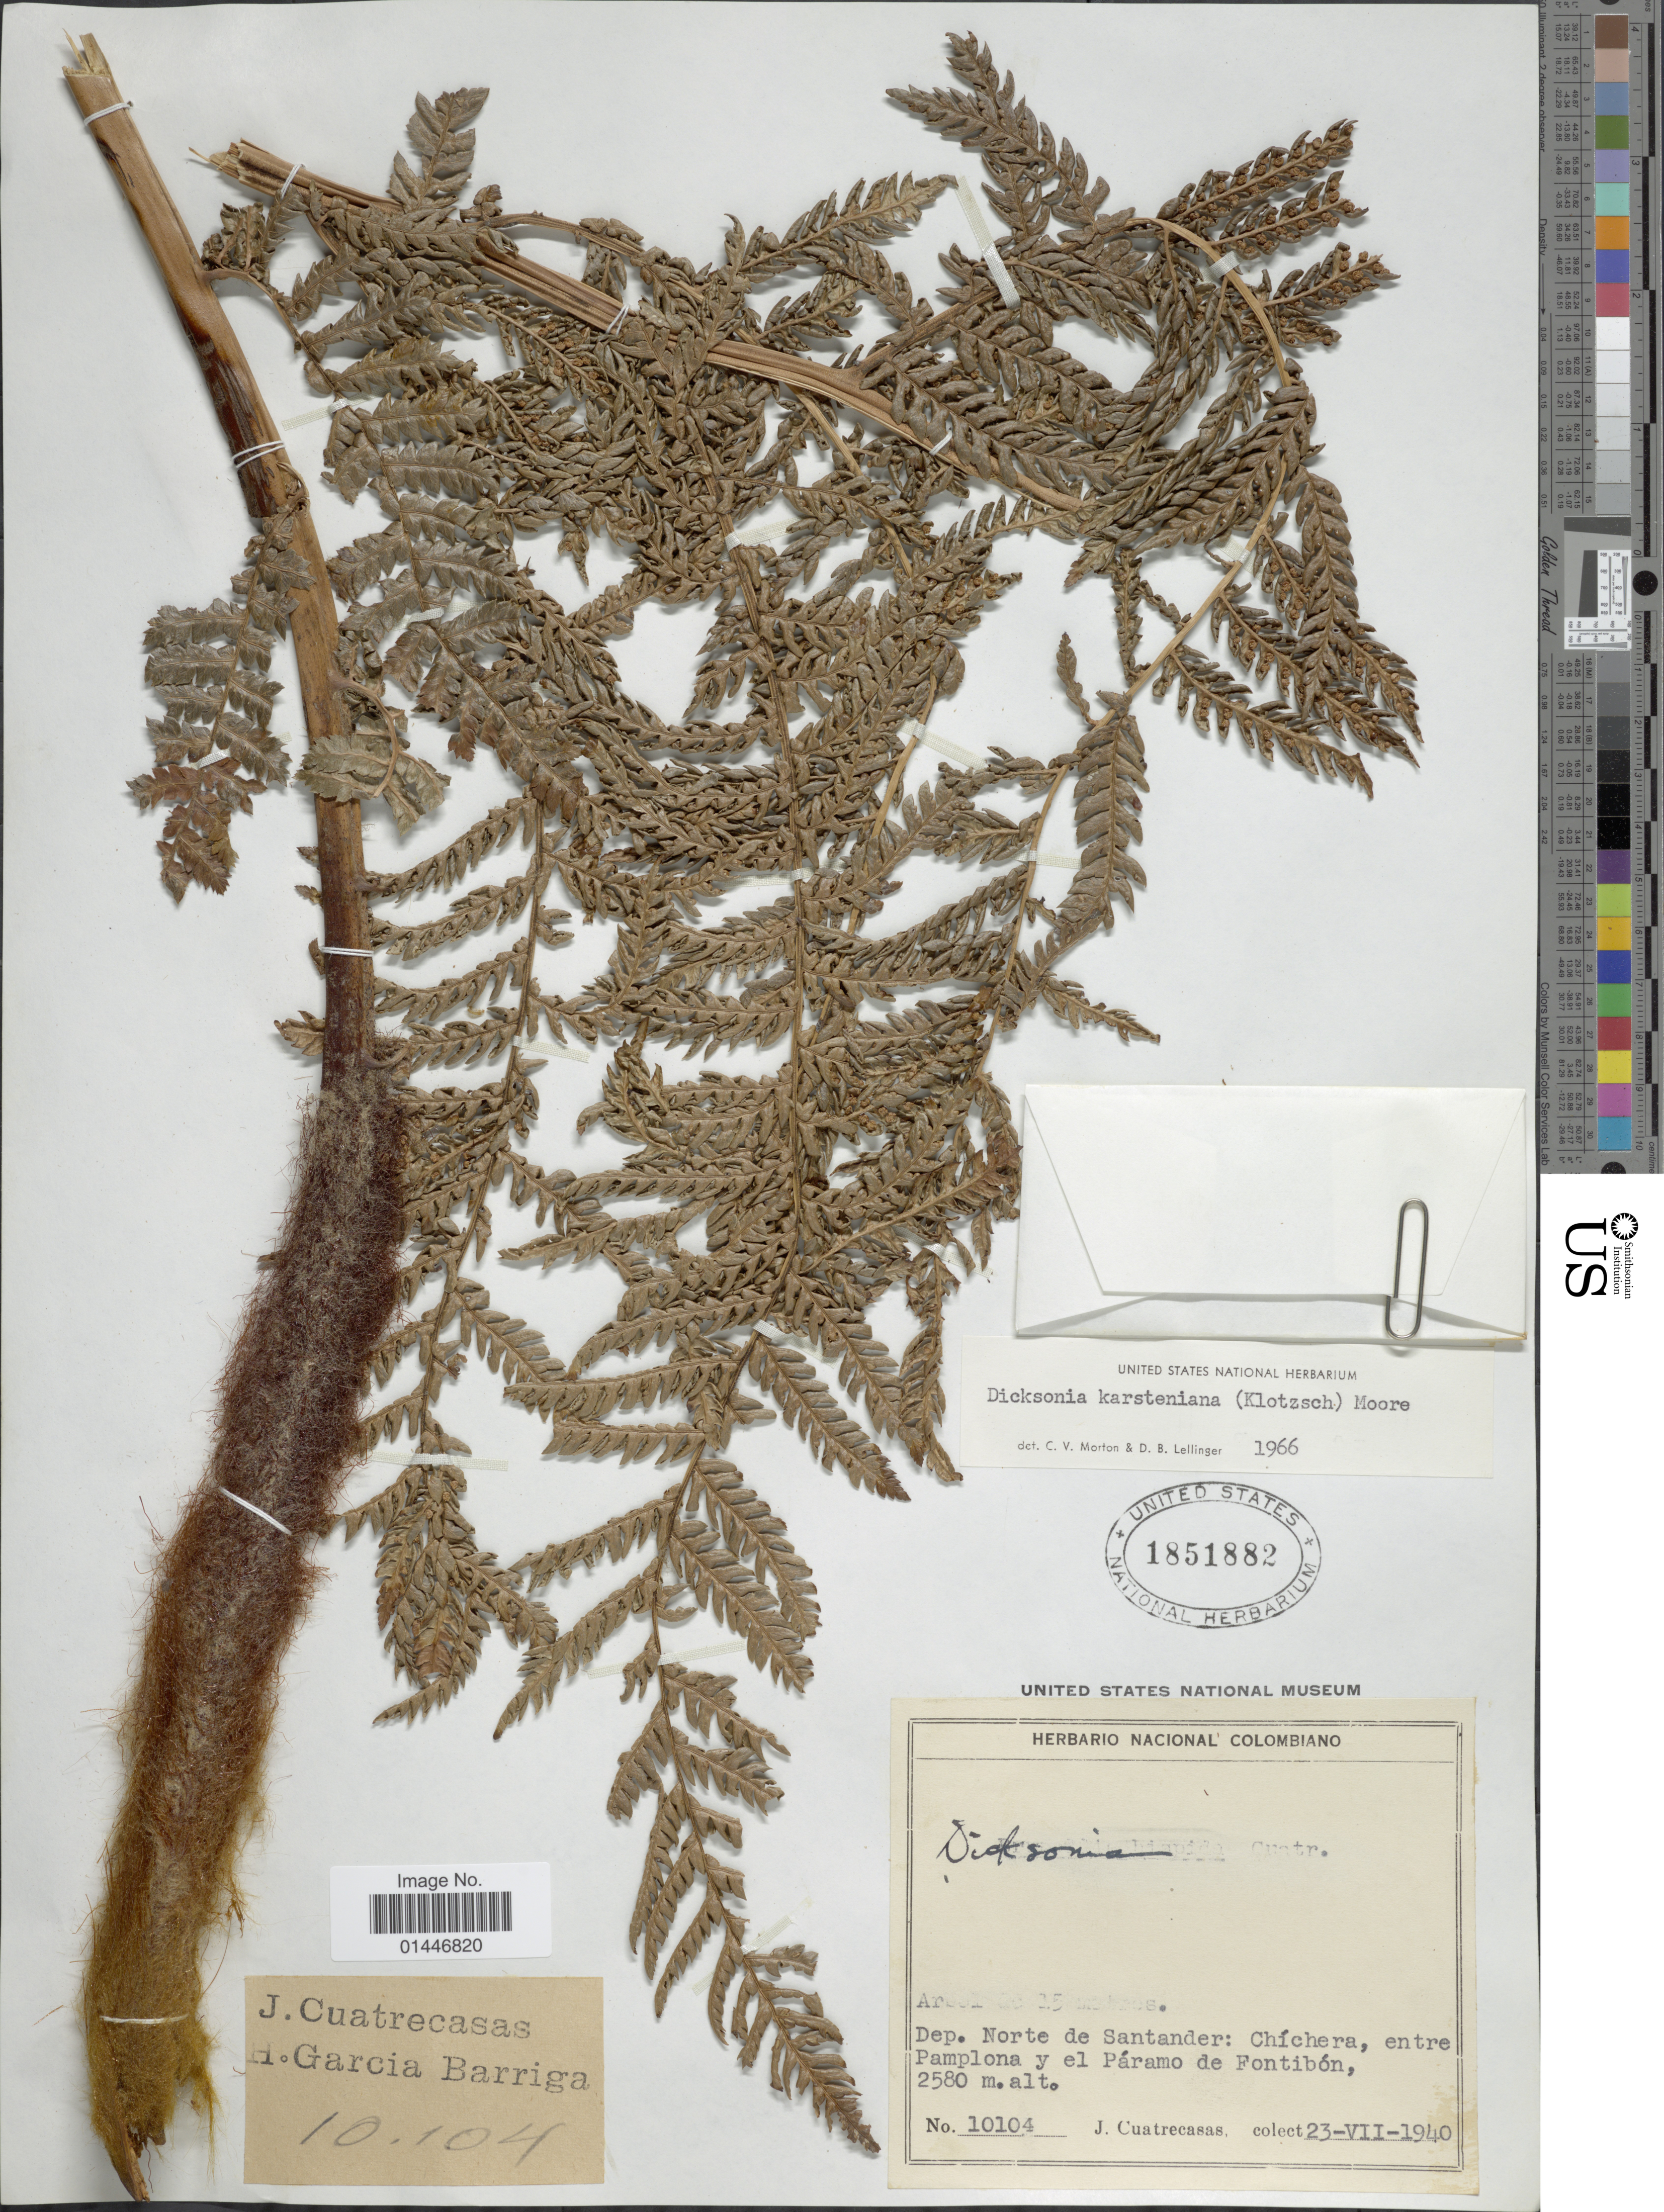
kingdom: Plantae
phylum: Tracheophyta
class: Polypodiopsida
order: Cyatheales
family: Dicksoniaceae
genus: Dicksonia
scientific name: Dicksonia novogranadensis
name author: (Domin)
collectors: J. Cuatrecasas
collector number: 10104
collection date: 1940-07-23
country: Colombia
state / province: Norte de Santander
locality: Chichera, entre Pamplona y el Paramo de Fontibon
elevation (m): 2580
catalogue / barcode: US 1851882